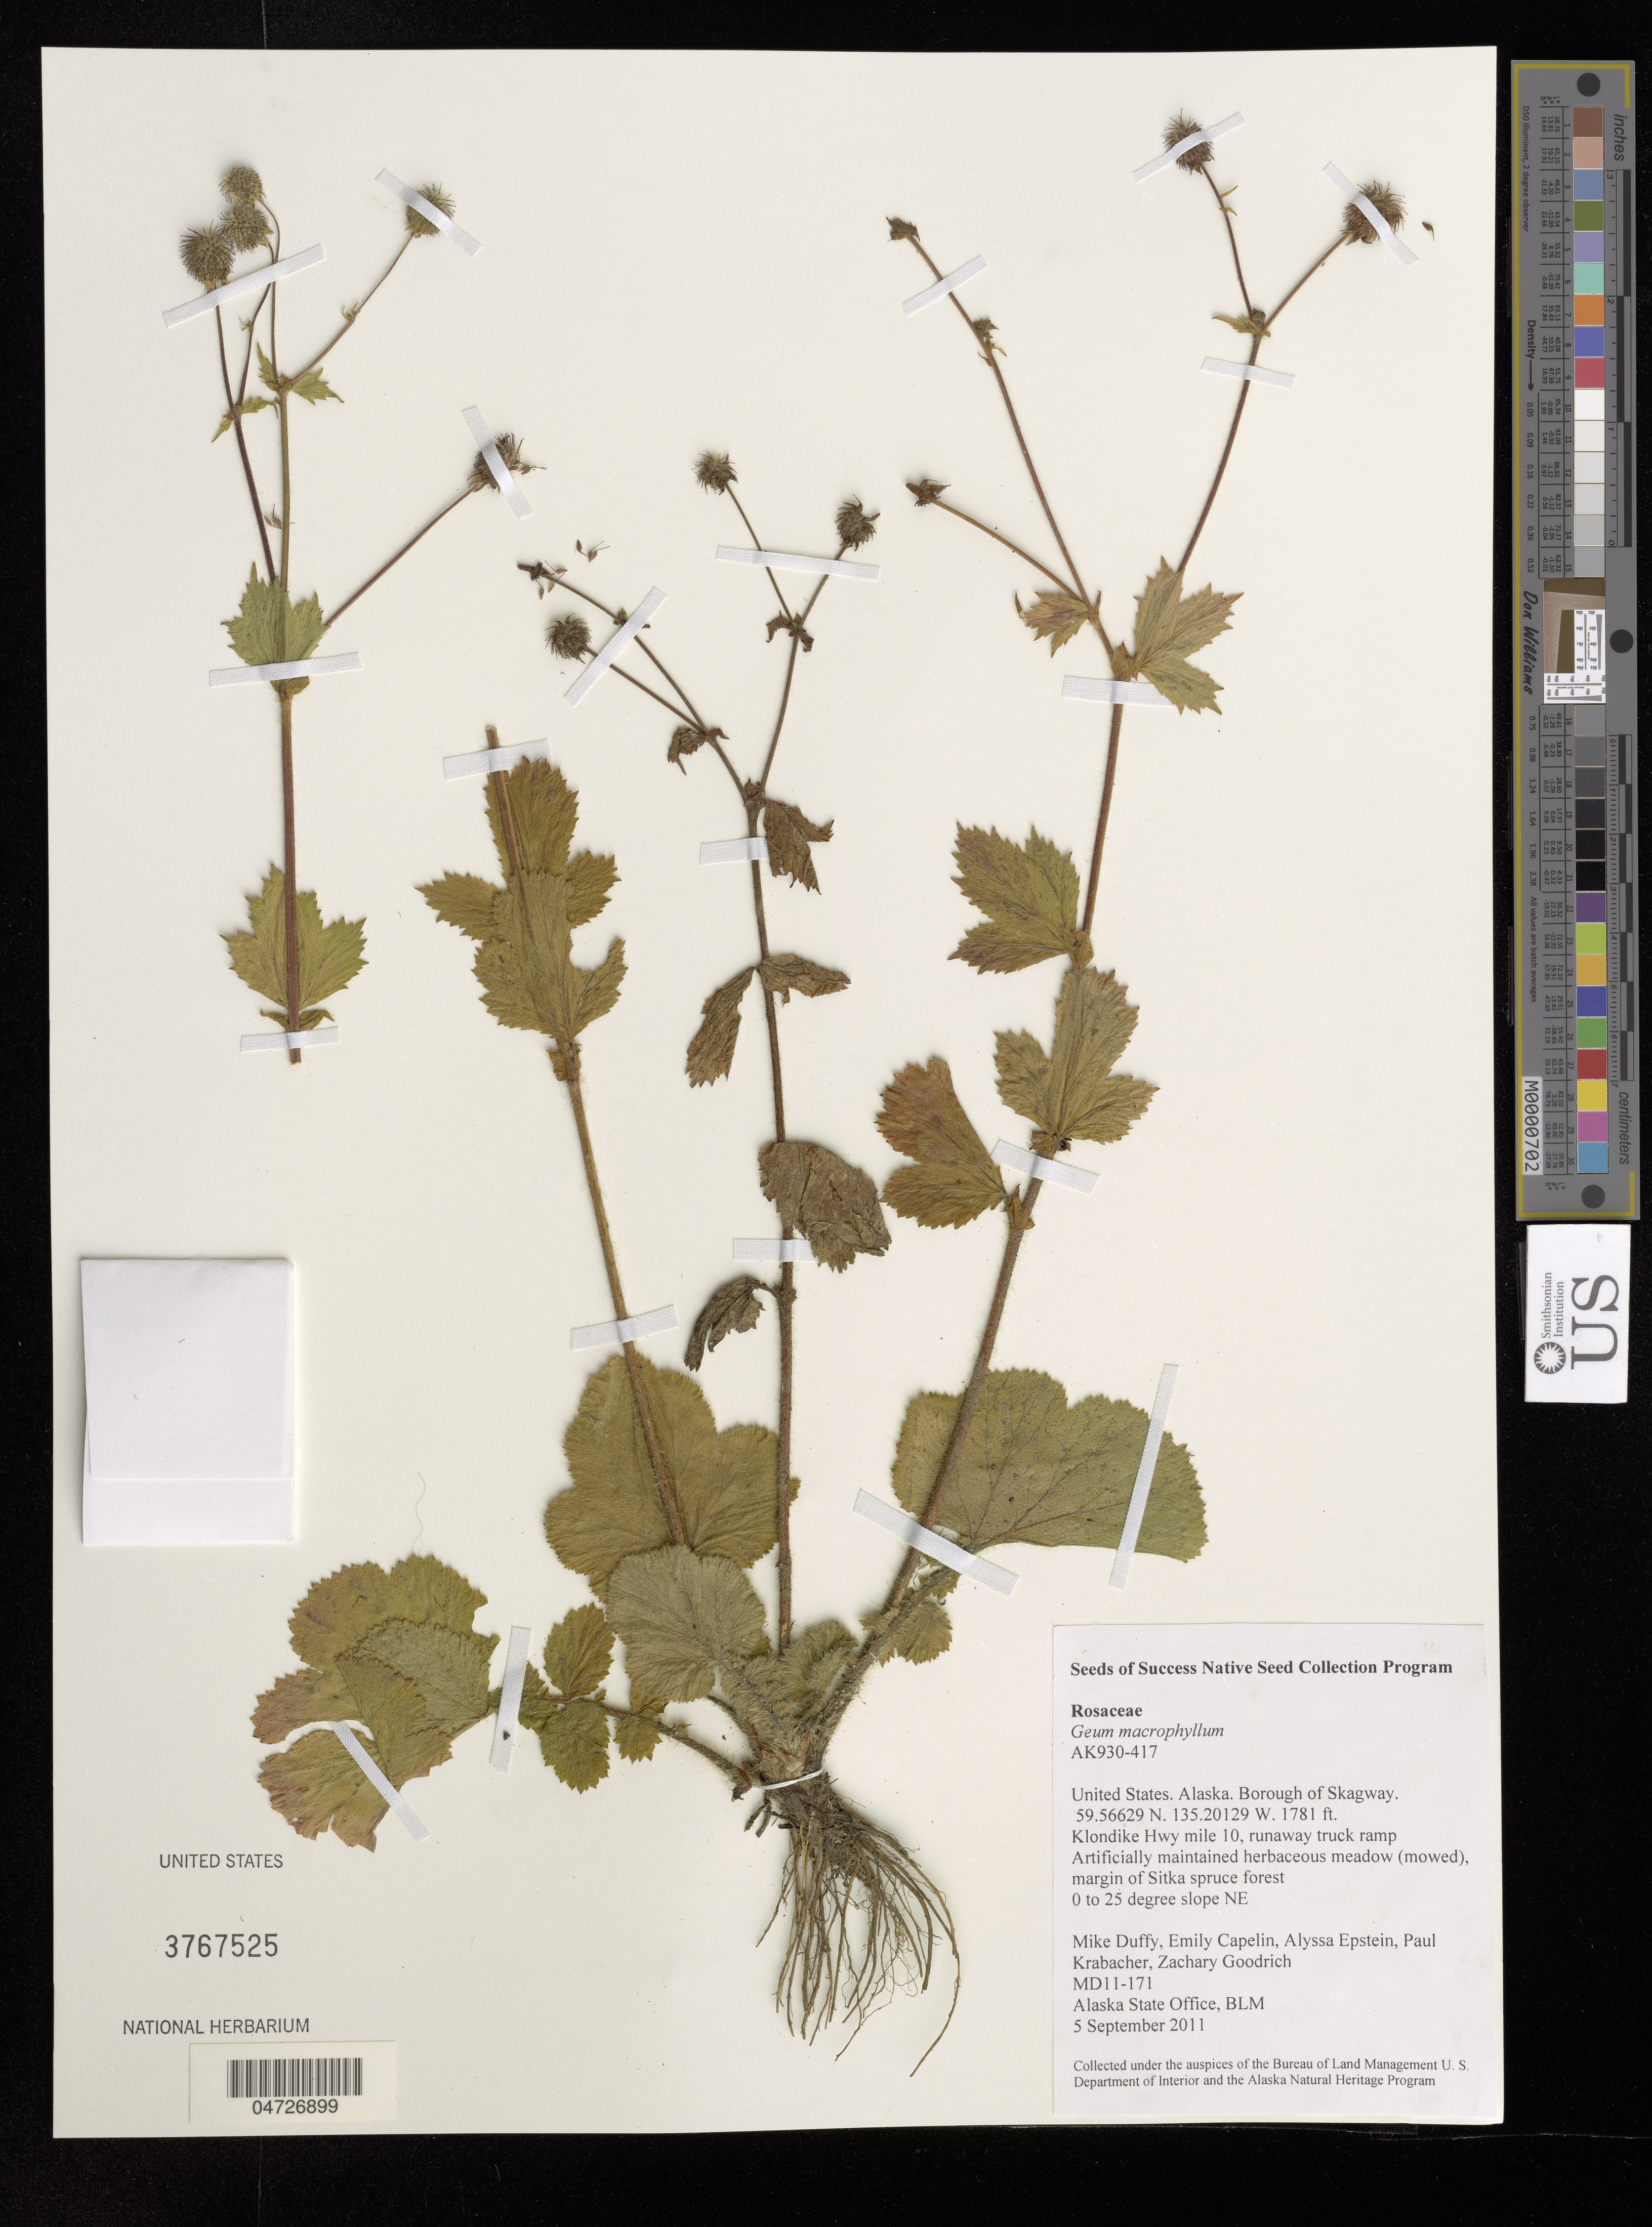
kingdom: Plantae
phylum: Tracheophyta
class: Magnoliopsida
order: Rosales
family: Rosaceae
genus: Geum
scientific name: Geum macrophyllum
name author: Willd.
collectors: M. Duffy, E. Capelin, A. Epstein, P. Krabacher & Z. Goodrich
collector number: MD11-171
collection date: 2011-09-05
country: United States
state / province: Alaska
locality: Borough of Skagway. Kondike Hwy mile 10, runaway truck ramp Artificially maintained herbaceous meadow (mowed), margin of spruce forest 0 to 25 degree slope NE.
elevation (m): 543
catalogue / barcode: US 3767525